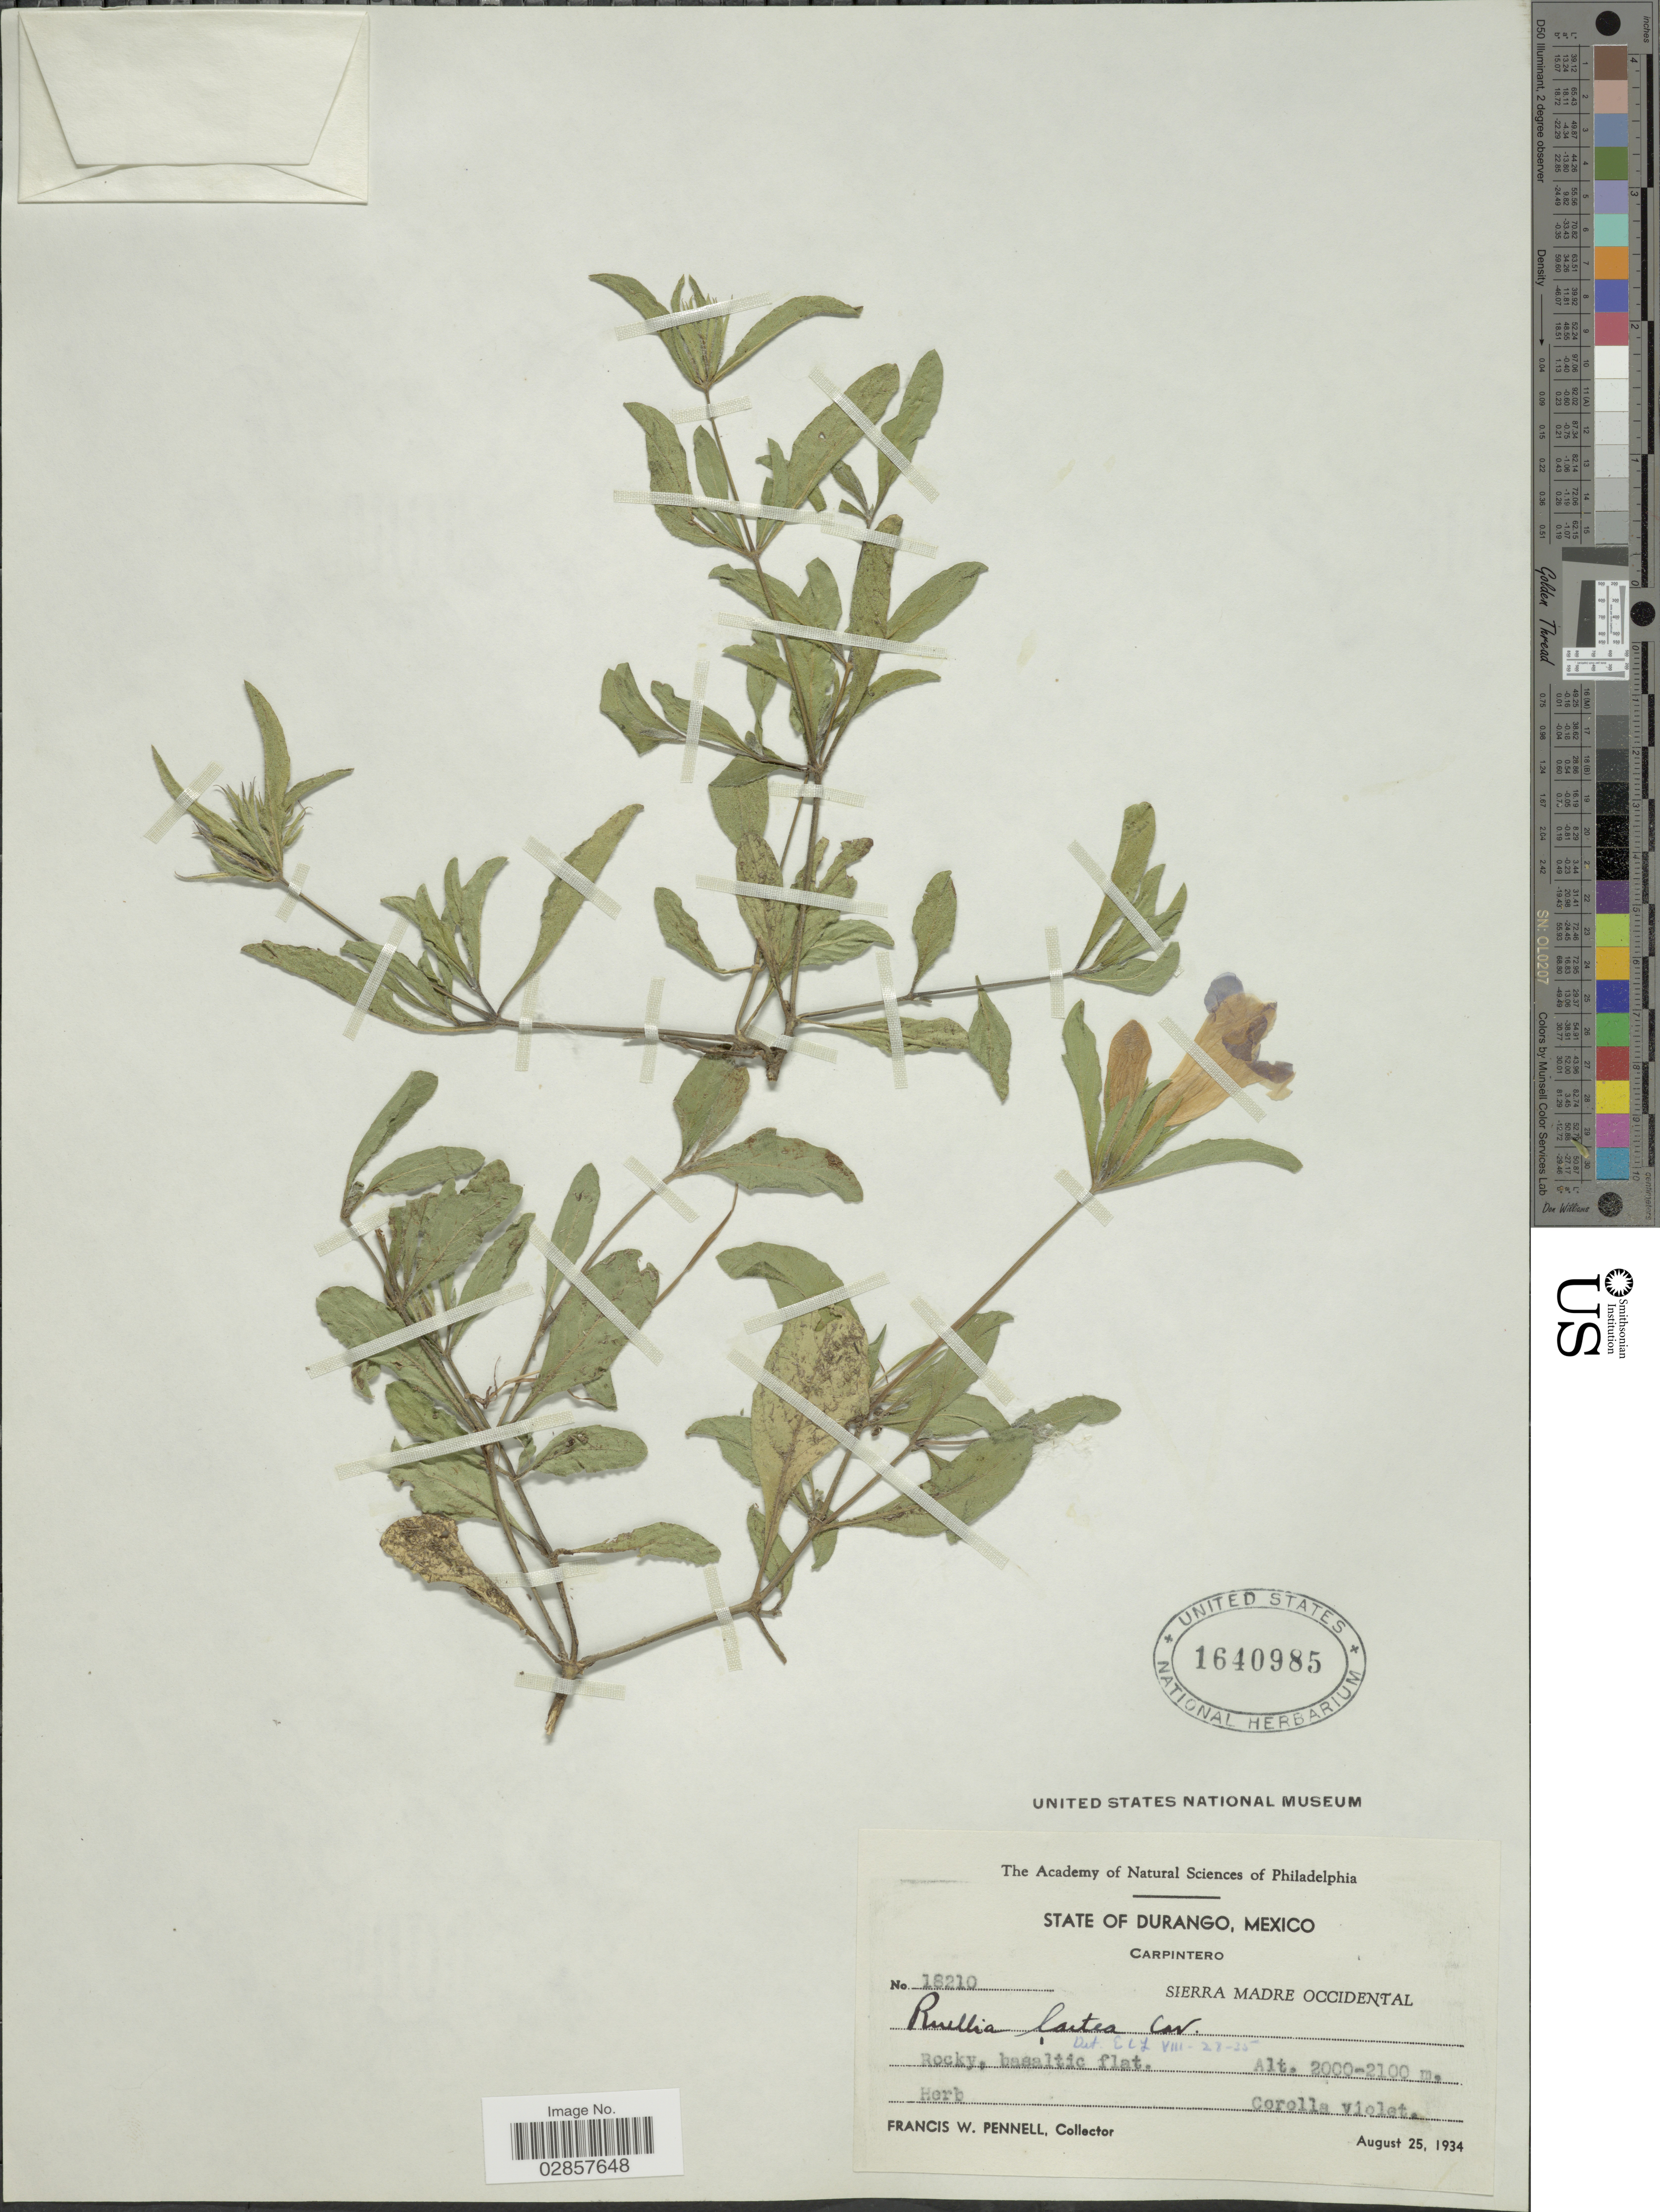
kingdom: Plantae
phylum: Tracheophyta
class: Magnoliopsida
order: Lamiales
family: Acanthaceae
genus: Ruellia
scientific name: Ruellia lactea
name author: Cav.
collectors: F. W. Pennell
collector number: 18210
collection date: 1934-08-25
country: Mexico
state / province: Durango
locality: Carpintero, Sierra Madre Occidental.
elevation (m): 2000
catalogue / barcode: US 1640985